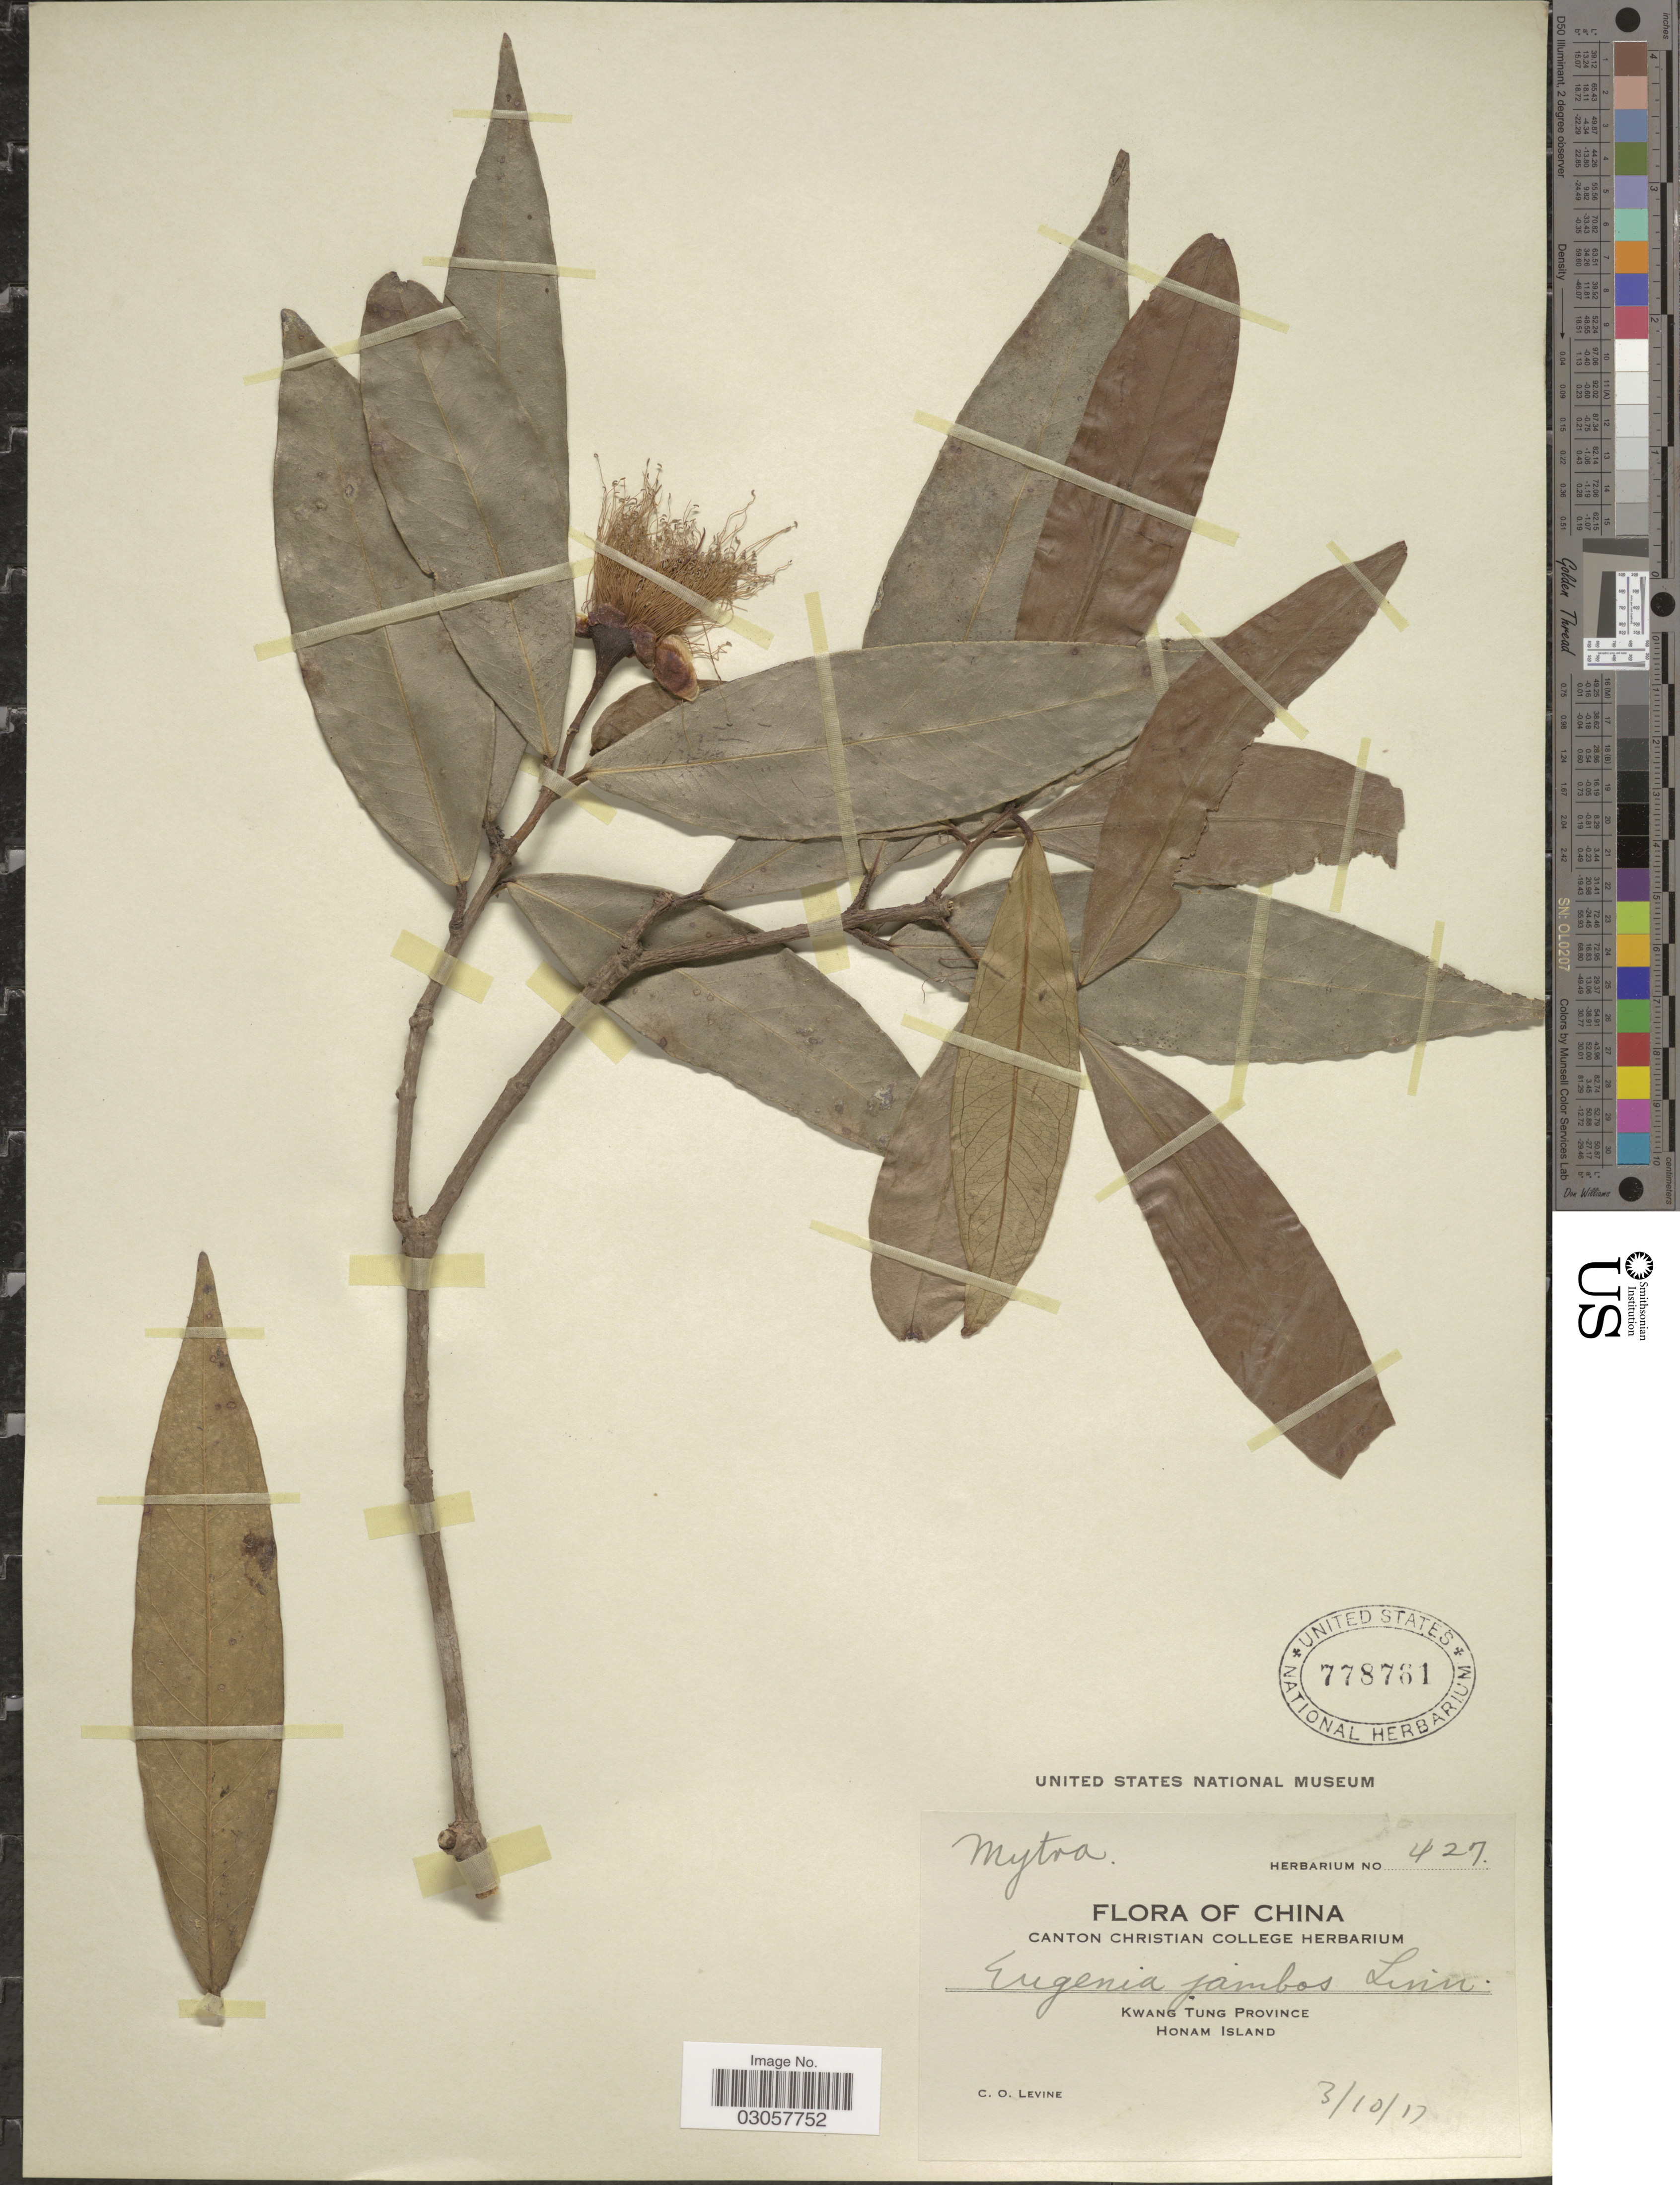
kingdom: Plantae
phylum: Tracheophyta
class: Magnoliopsida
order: Myrtales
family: Myrtaceae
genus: Syzygium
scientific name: Syzygium jambos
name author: (L.) Alston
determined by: Strong, Mark T., (BOT), Smithsonian Institution - National Museum of Natural History (UNITED STATES)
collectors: C. O. Levine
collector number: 427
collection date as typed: Transcribed d/m/y: 3/10/17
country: China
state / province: Guangdong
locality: Kwang Tung Province. Honam Island.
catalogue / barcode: US 778761